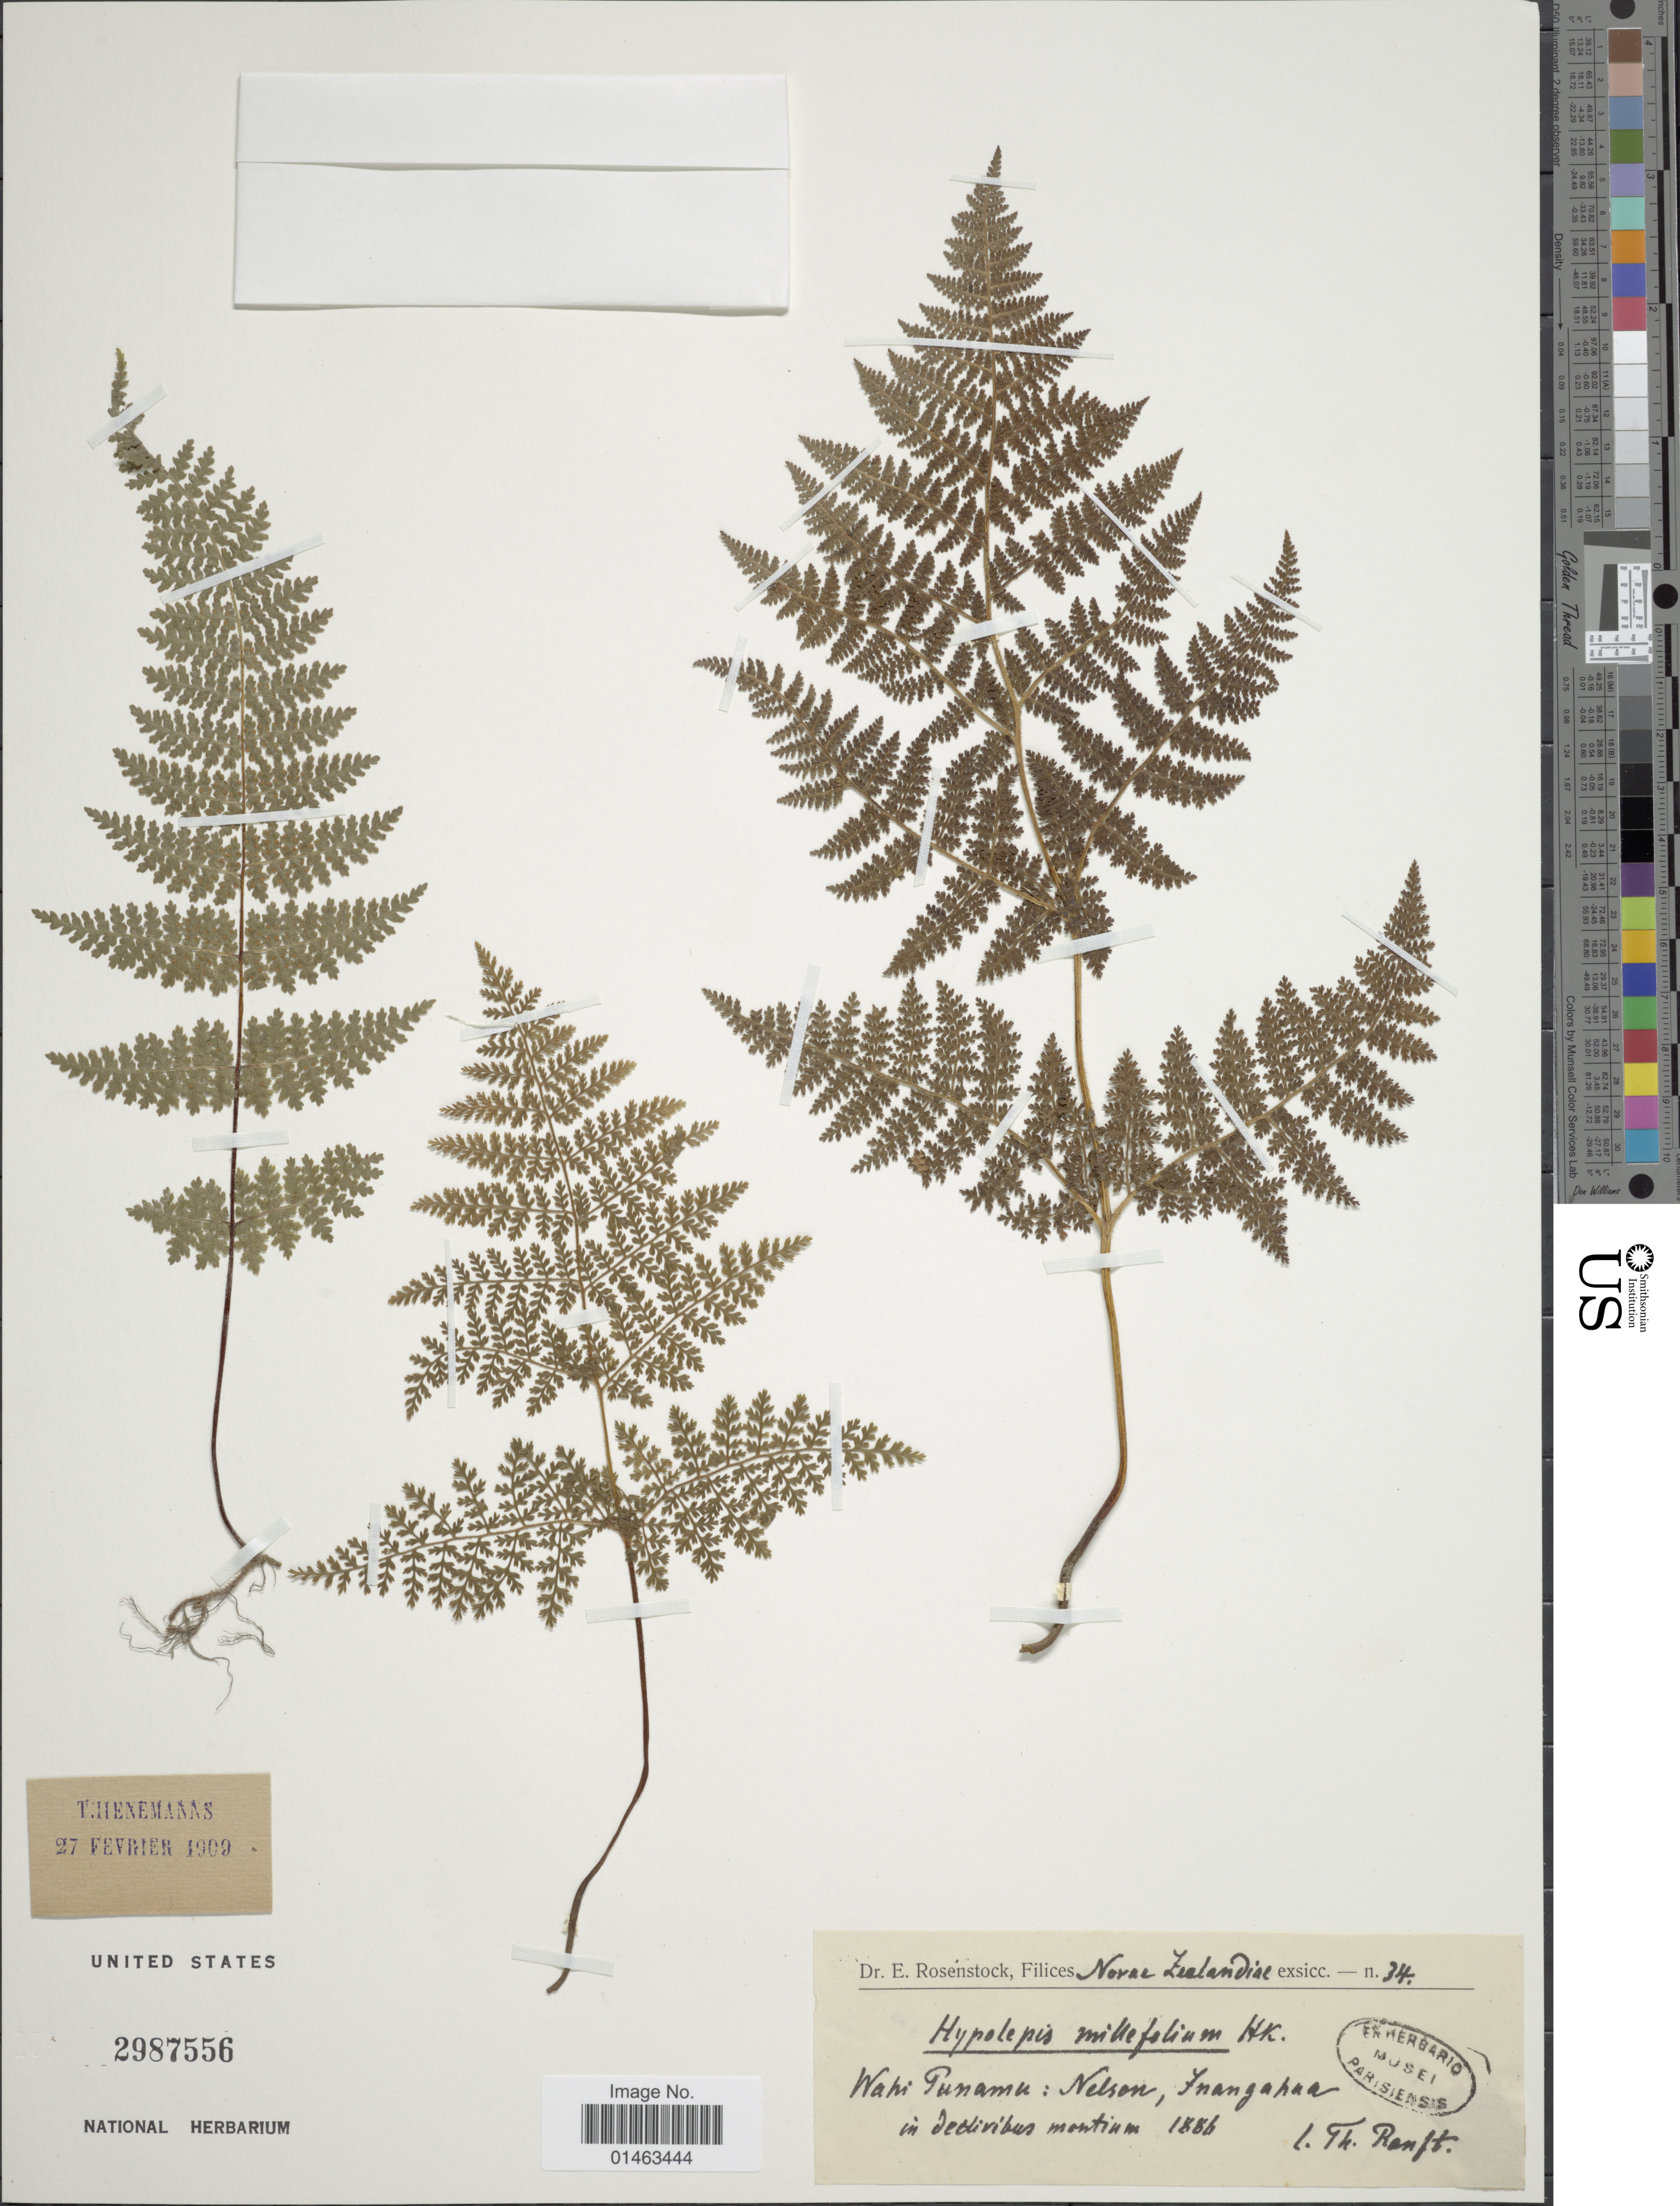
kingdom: Plantae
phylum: Tracheophyta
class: Polypodiopsida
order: Polypodiales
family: Dennstaedtiaceae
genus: Hypolepis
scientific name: Hypolepis millefolium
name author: Hook.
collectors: T. Ranft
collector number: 34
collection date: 1886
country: New Zealand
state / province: Nelson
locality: Novea Zealandiae. Wahi Punamu: Nelson, Inangahua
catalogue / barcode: US 2987556